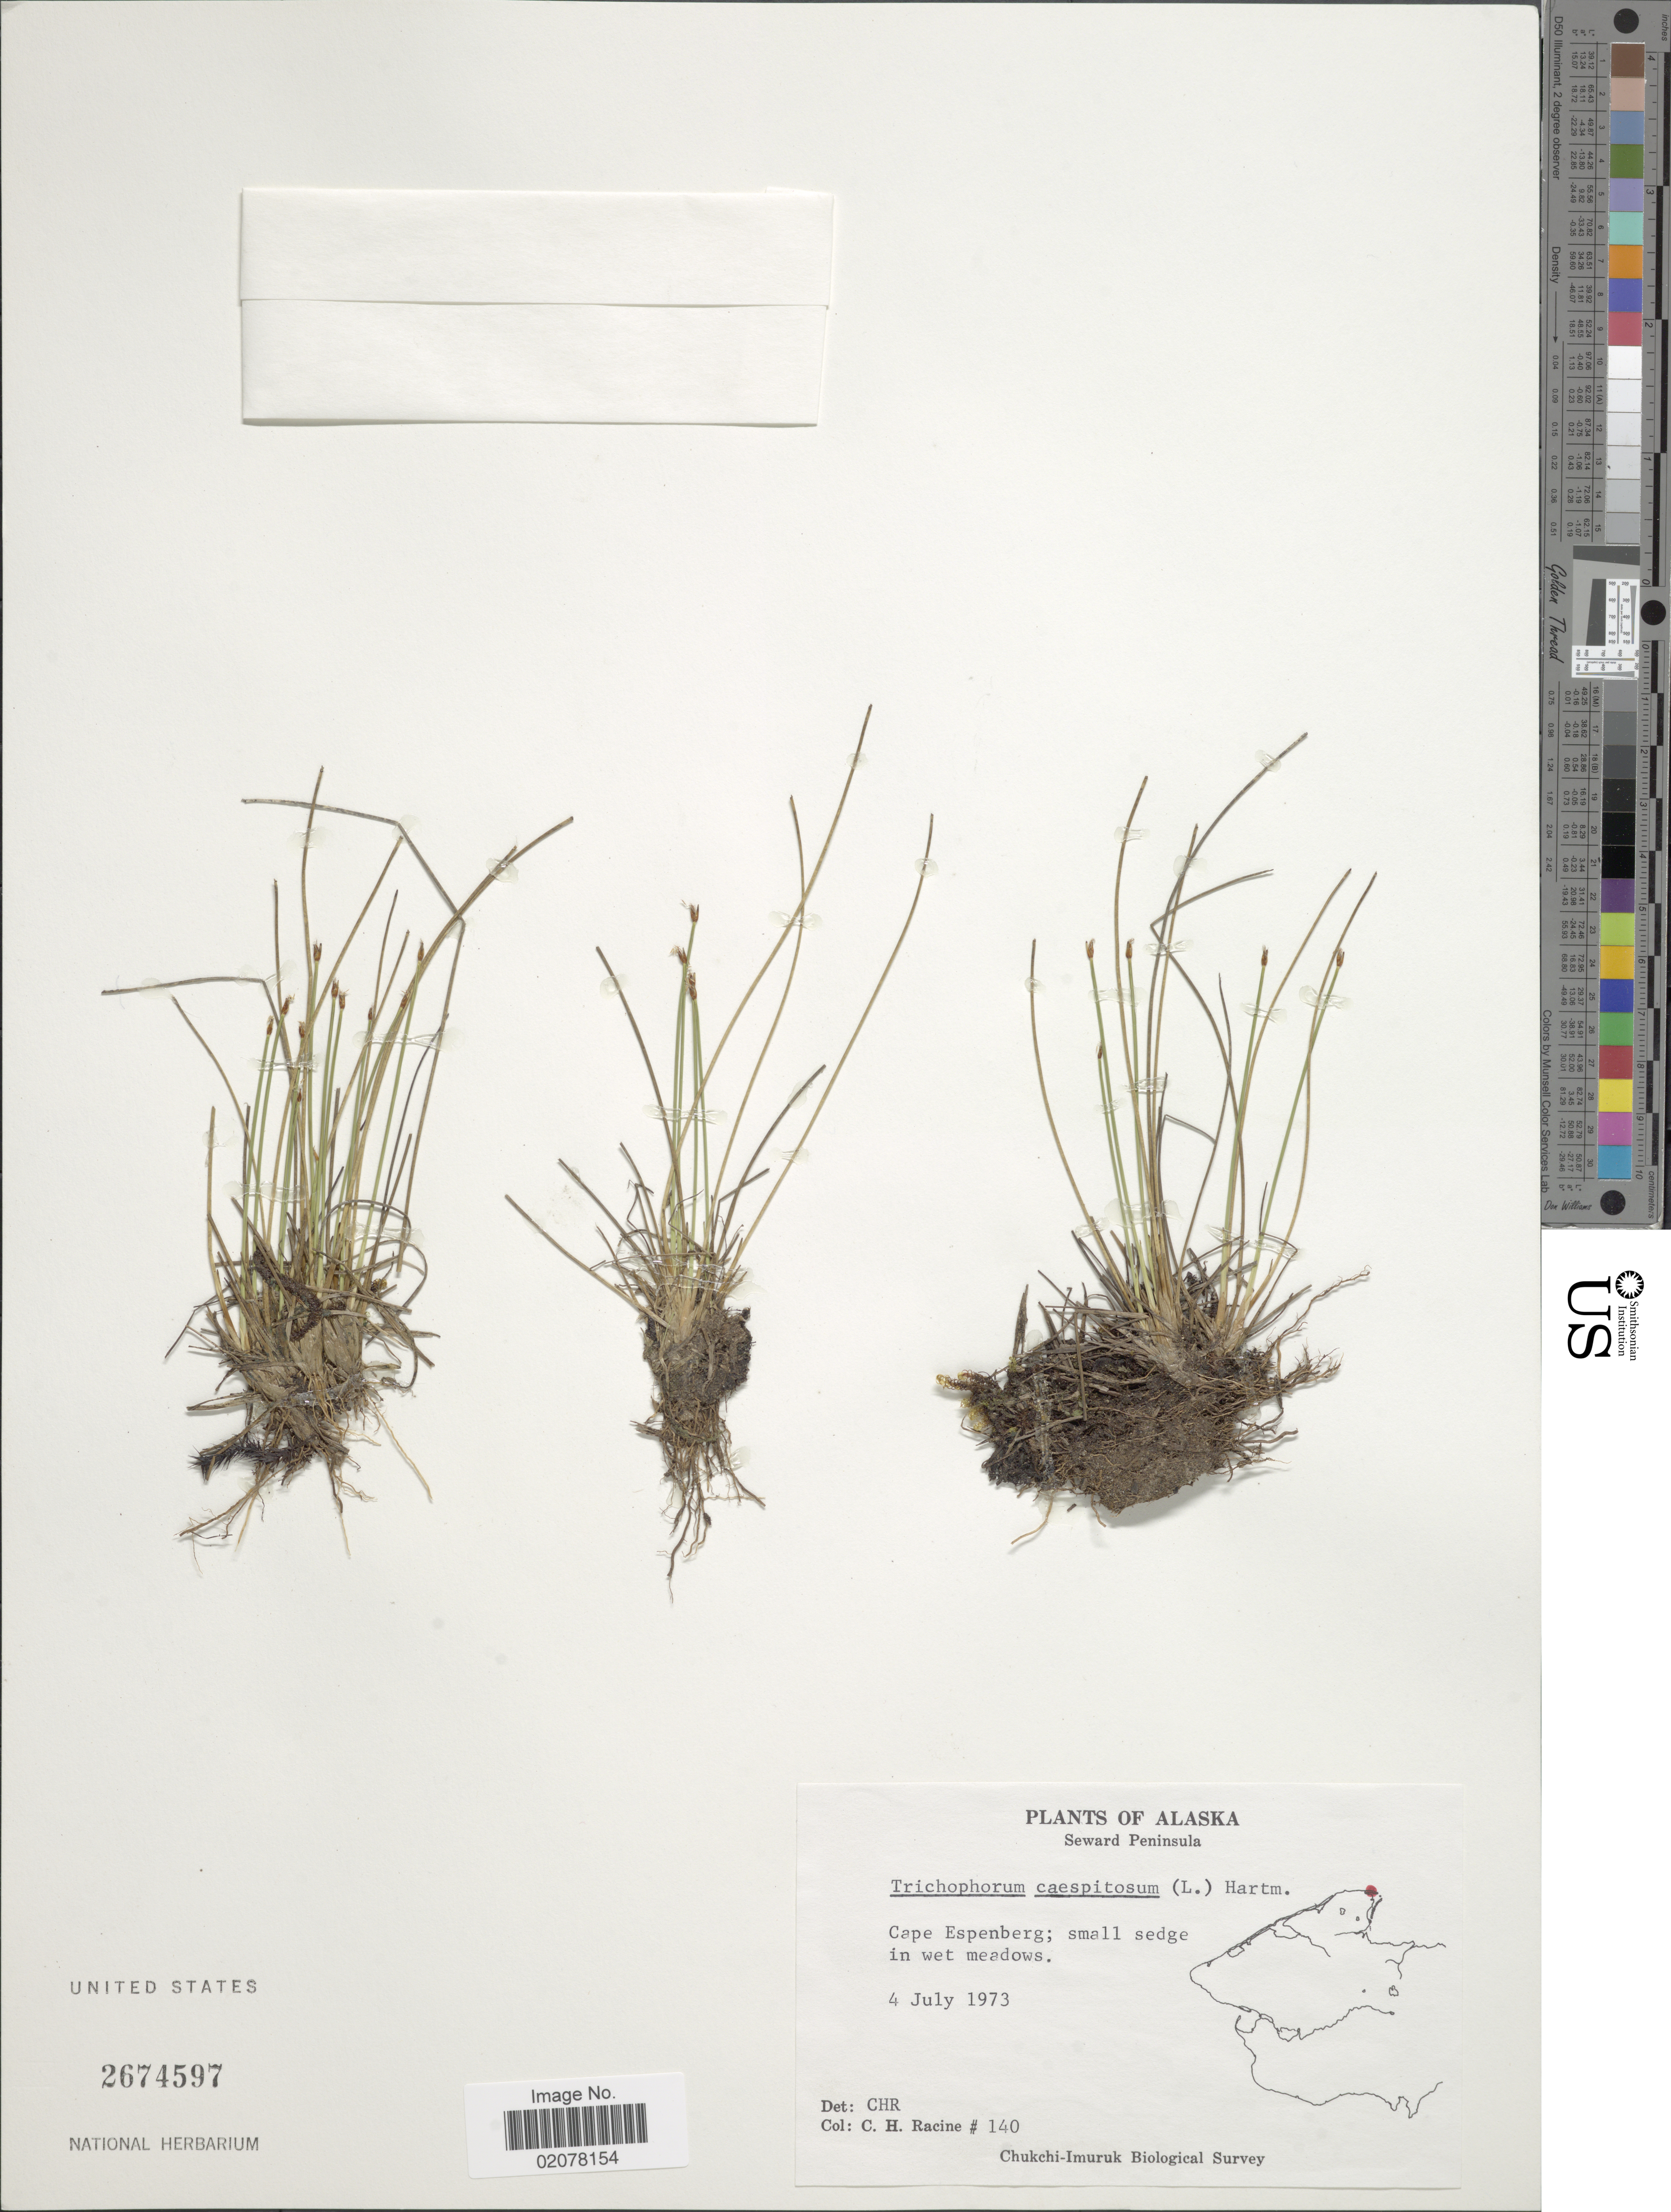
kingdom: Plantae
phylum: Tracheophyta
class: Liliopsida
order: Poales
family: Cyperaceae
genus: Trichophorum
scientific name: Trichophorum cespitosum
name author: (L.) Hartm.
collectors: C. Racine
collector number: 140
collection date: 1973-07-04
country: United States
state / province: Alaska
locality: Seward Peninsula, Cape Espenberg; small edge in wet meadows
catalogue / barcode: US 2674597